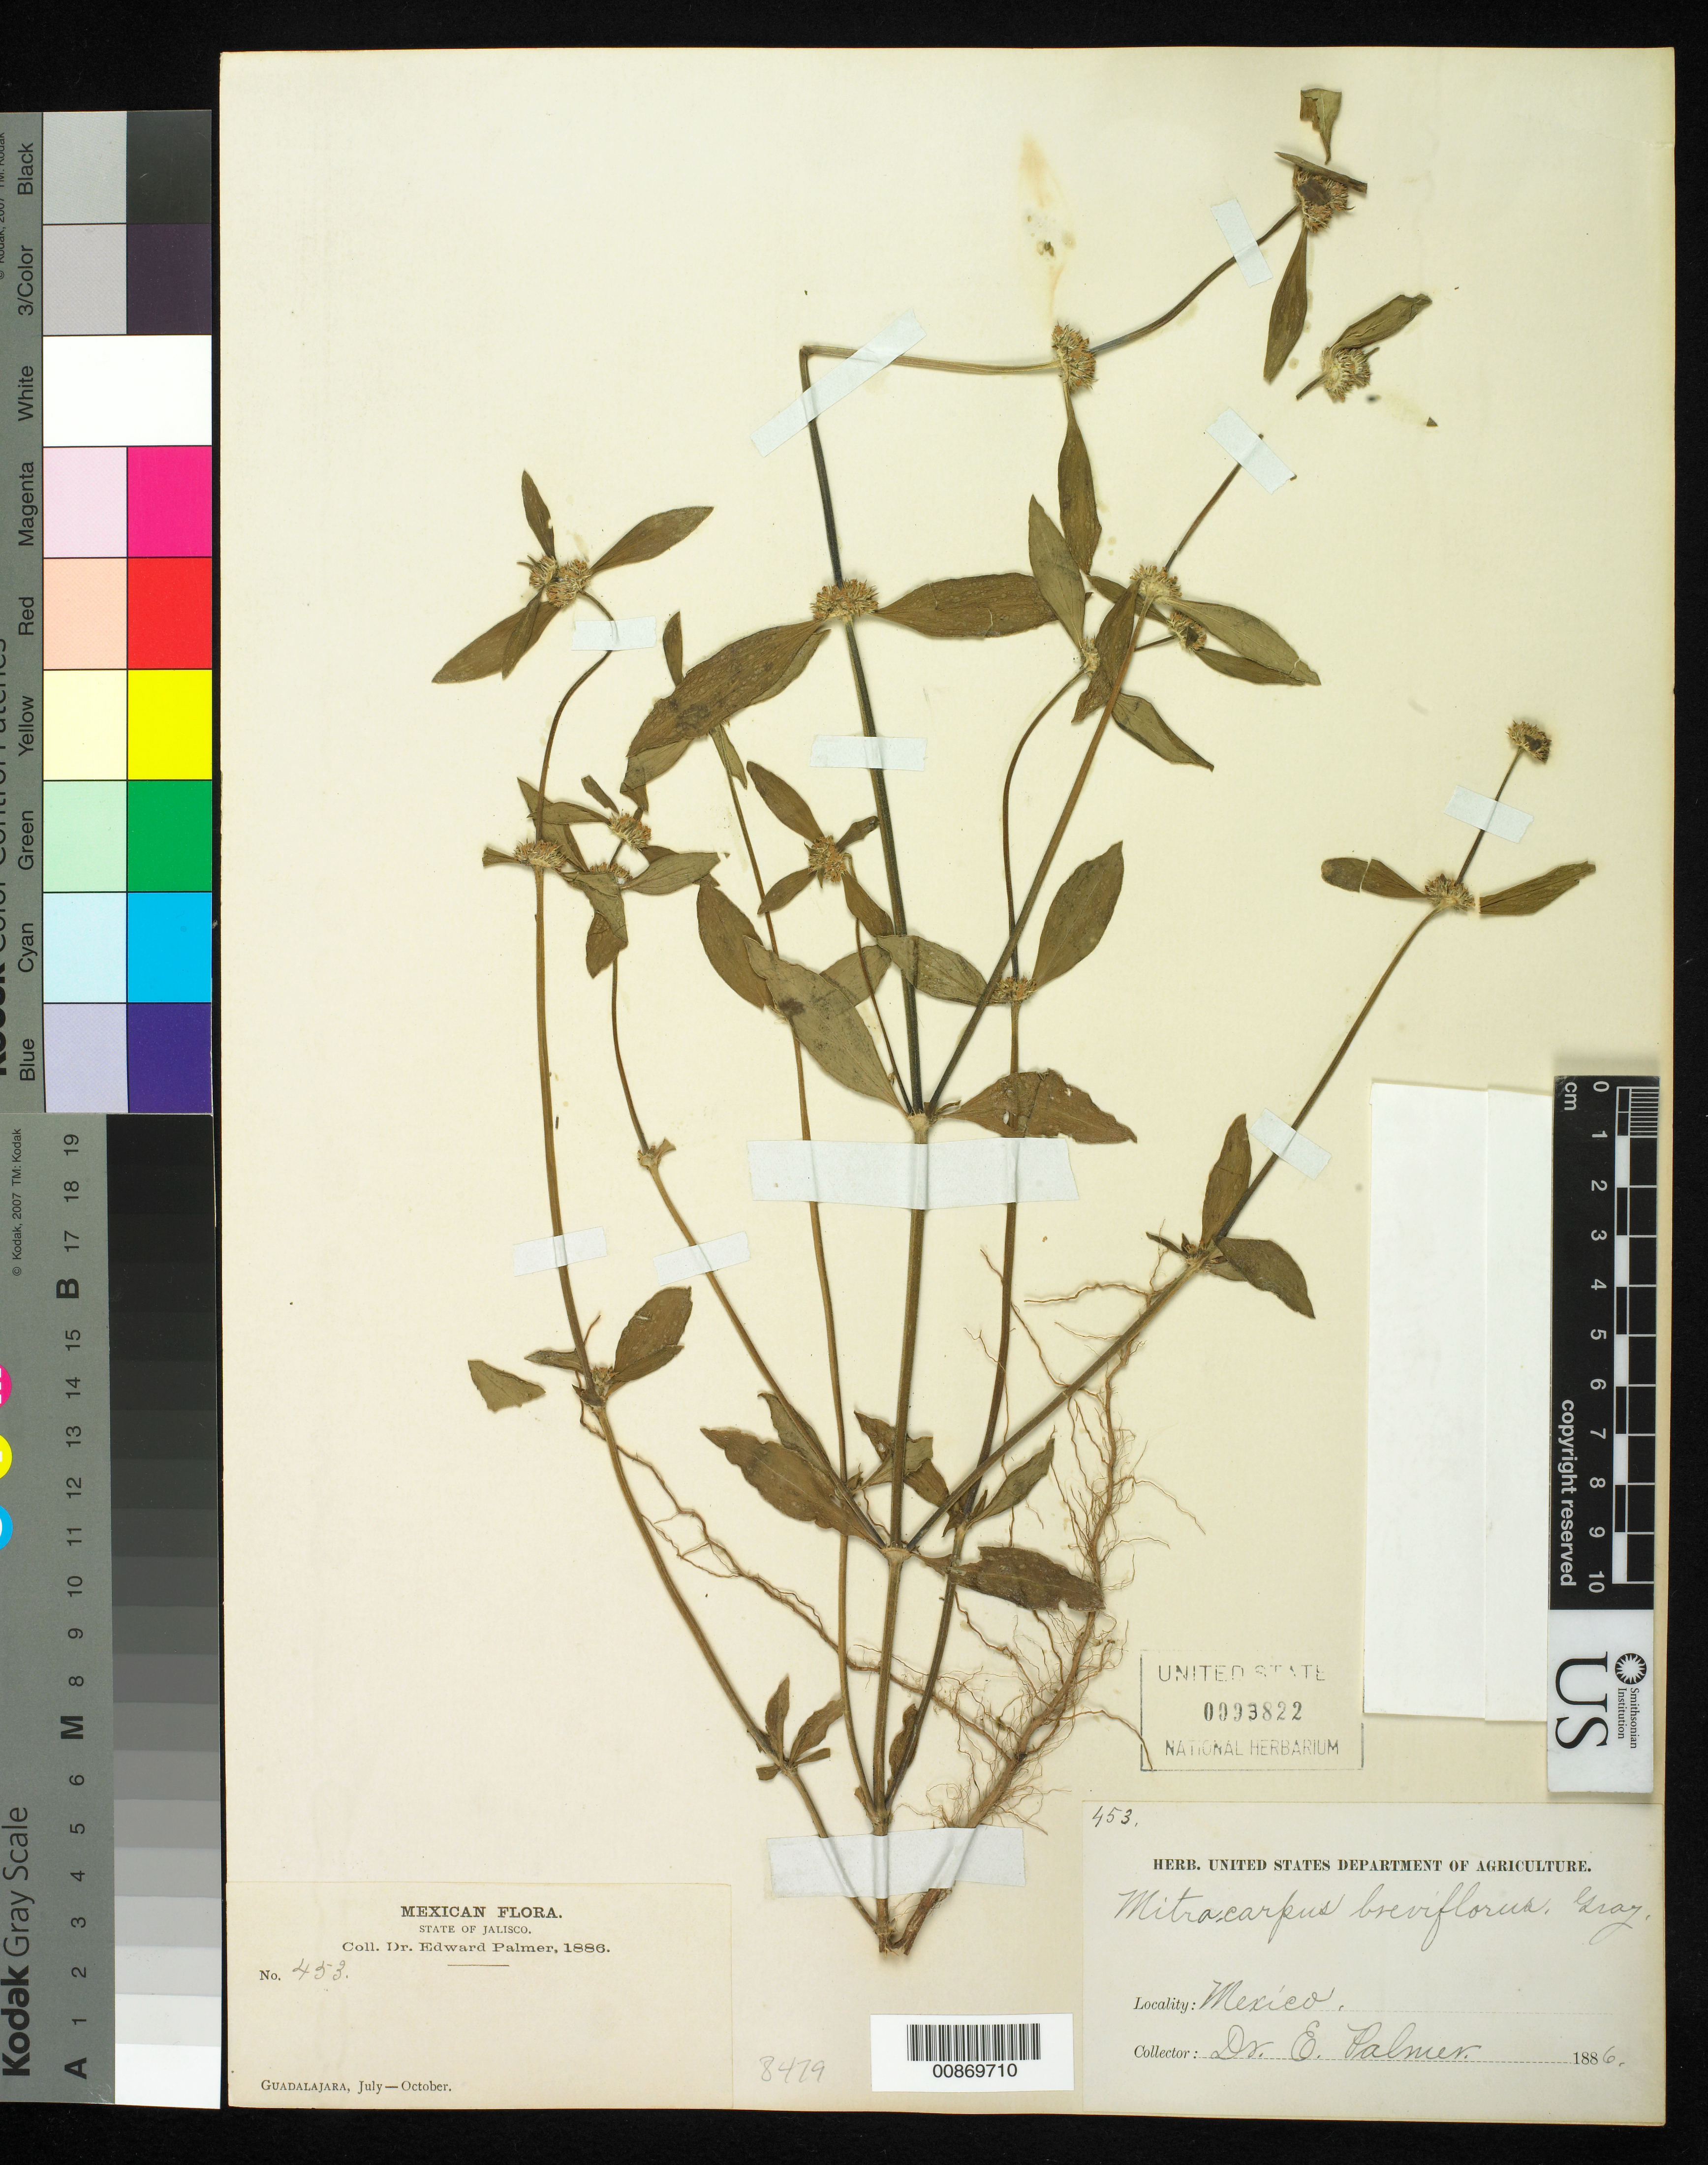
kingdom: Plantae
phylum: Tracheophyta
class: Magnoliopsida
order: Gentianales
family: Rubiaceae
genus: Mitracarpus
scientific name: Mitracarpus breviflorus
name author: A. Gray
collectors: E. Palmer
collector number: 453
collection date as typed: Jul 1886 to -- Oct 1886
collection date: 1886-07/1886-10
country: Mexico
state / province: Jalisco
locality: Guadalajara, Jalisco.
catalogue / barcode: US 93822